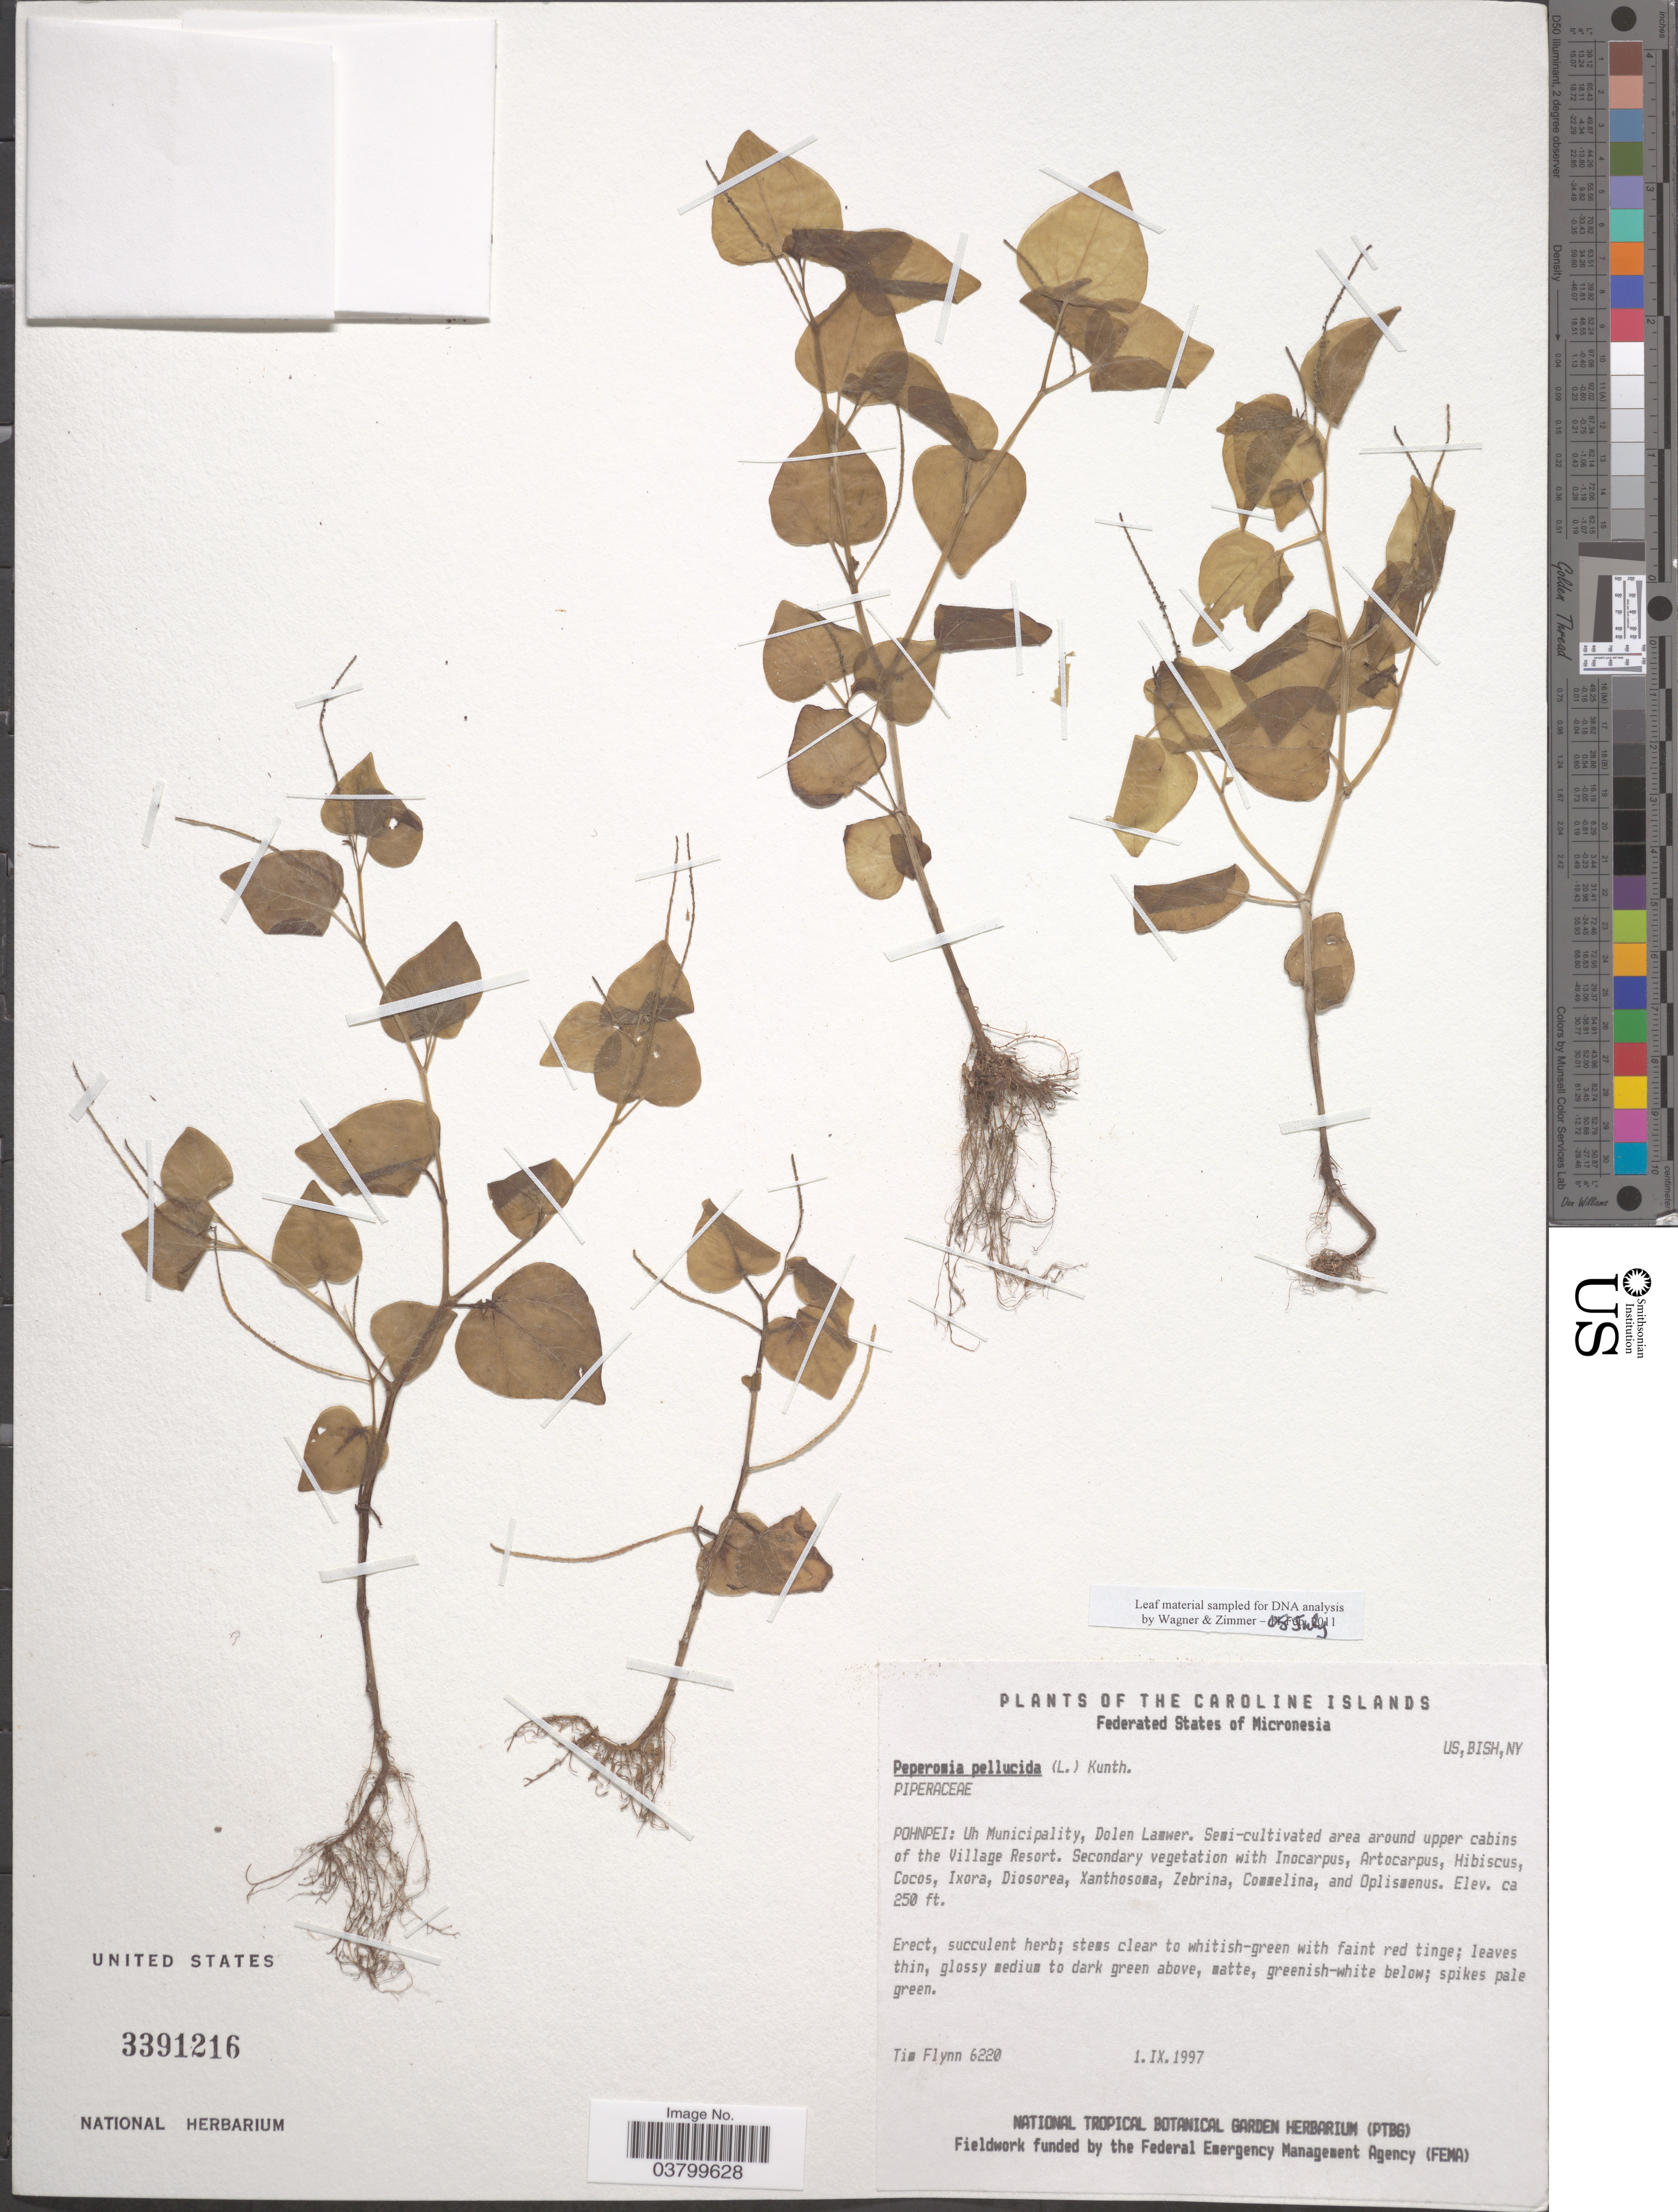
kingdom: Plantae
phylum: Tracheophyta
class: Magnoliopsida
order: Piperales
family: Piperaceae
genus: Peperomia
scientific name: Peperomia pellucida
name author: (L.) Kunth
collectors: T. Flynn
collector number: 6220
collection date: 1997-09-01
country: Micronesia, Federated States of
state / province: Pohnpei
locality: The Caroline Islands. Federated States of Micronesia. Uh Municipality, Dolen Lamwer. Around upper cabins of the Village Resort.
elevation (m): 76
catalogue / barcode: US 3391216